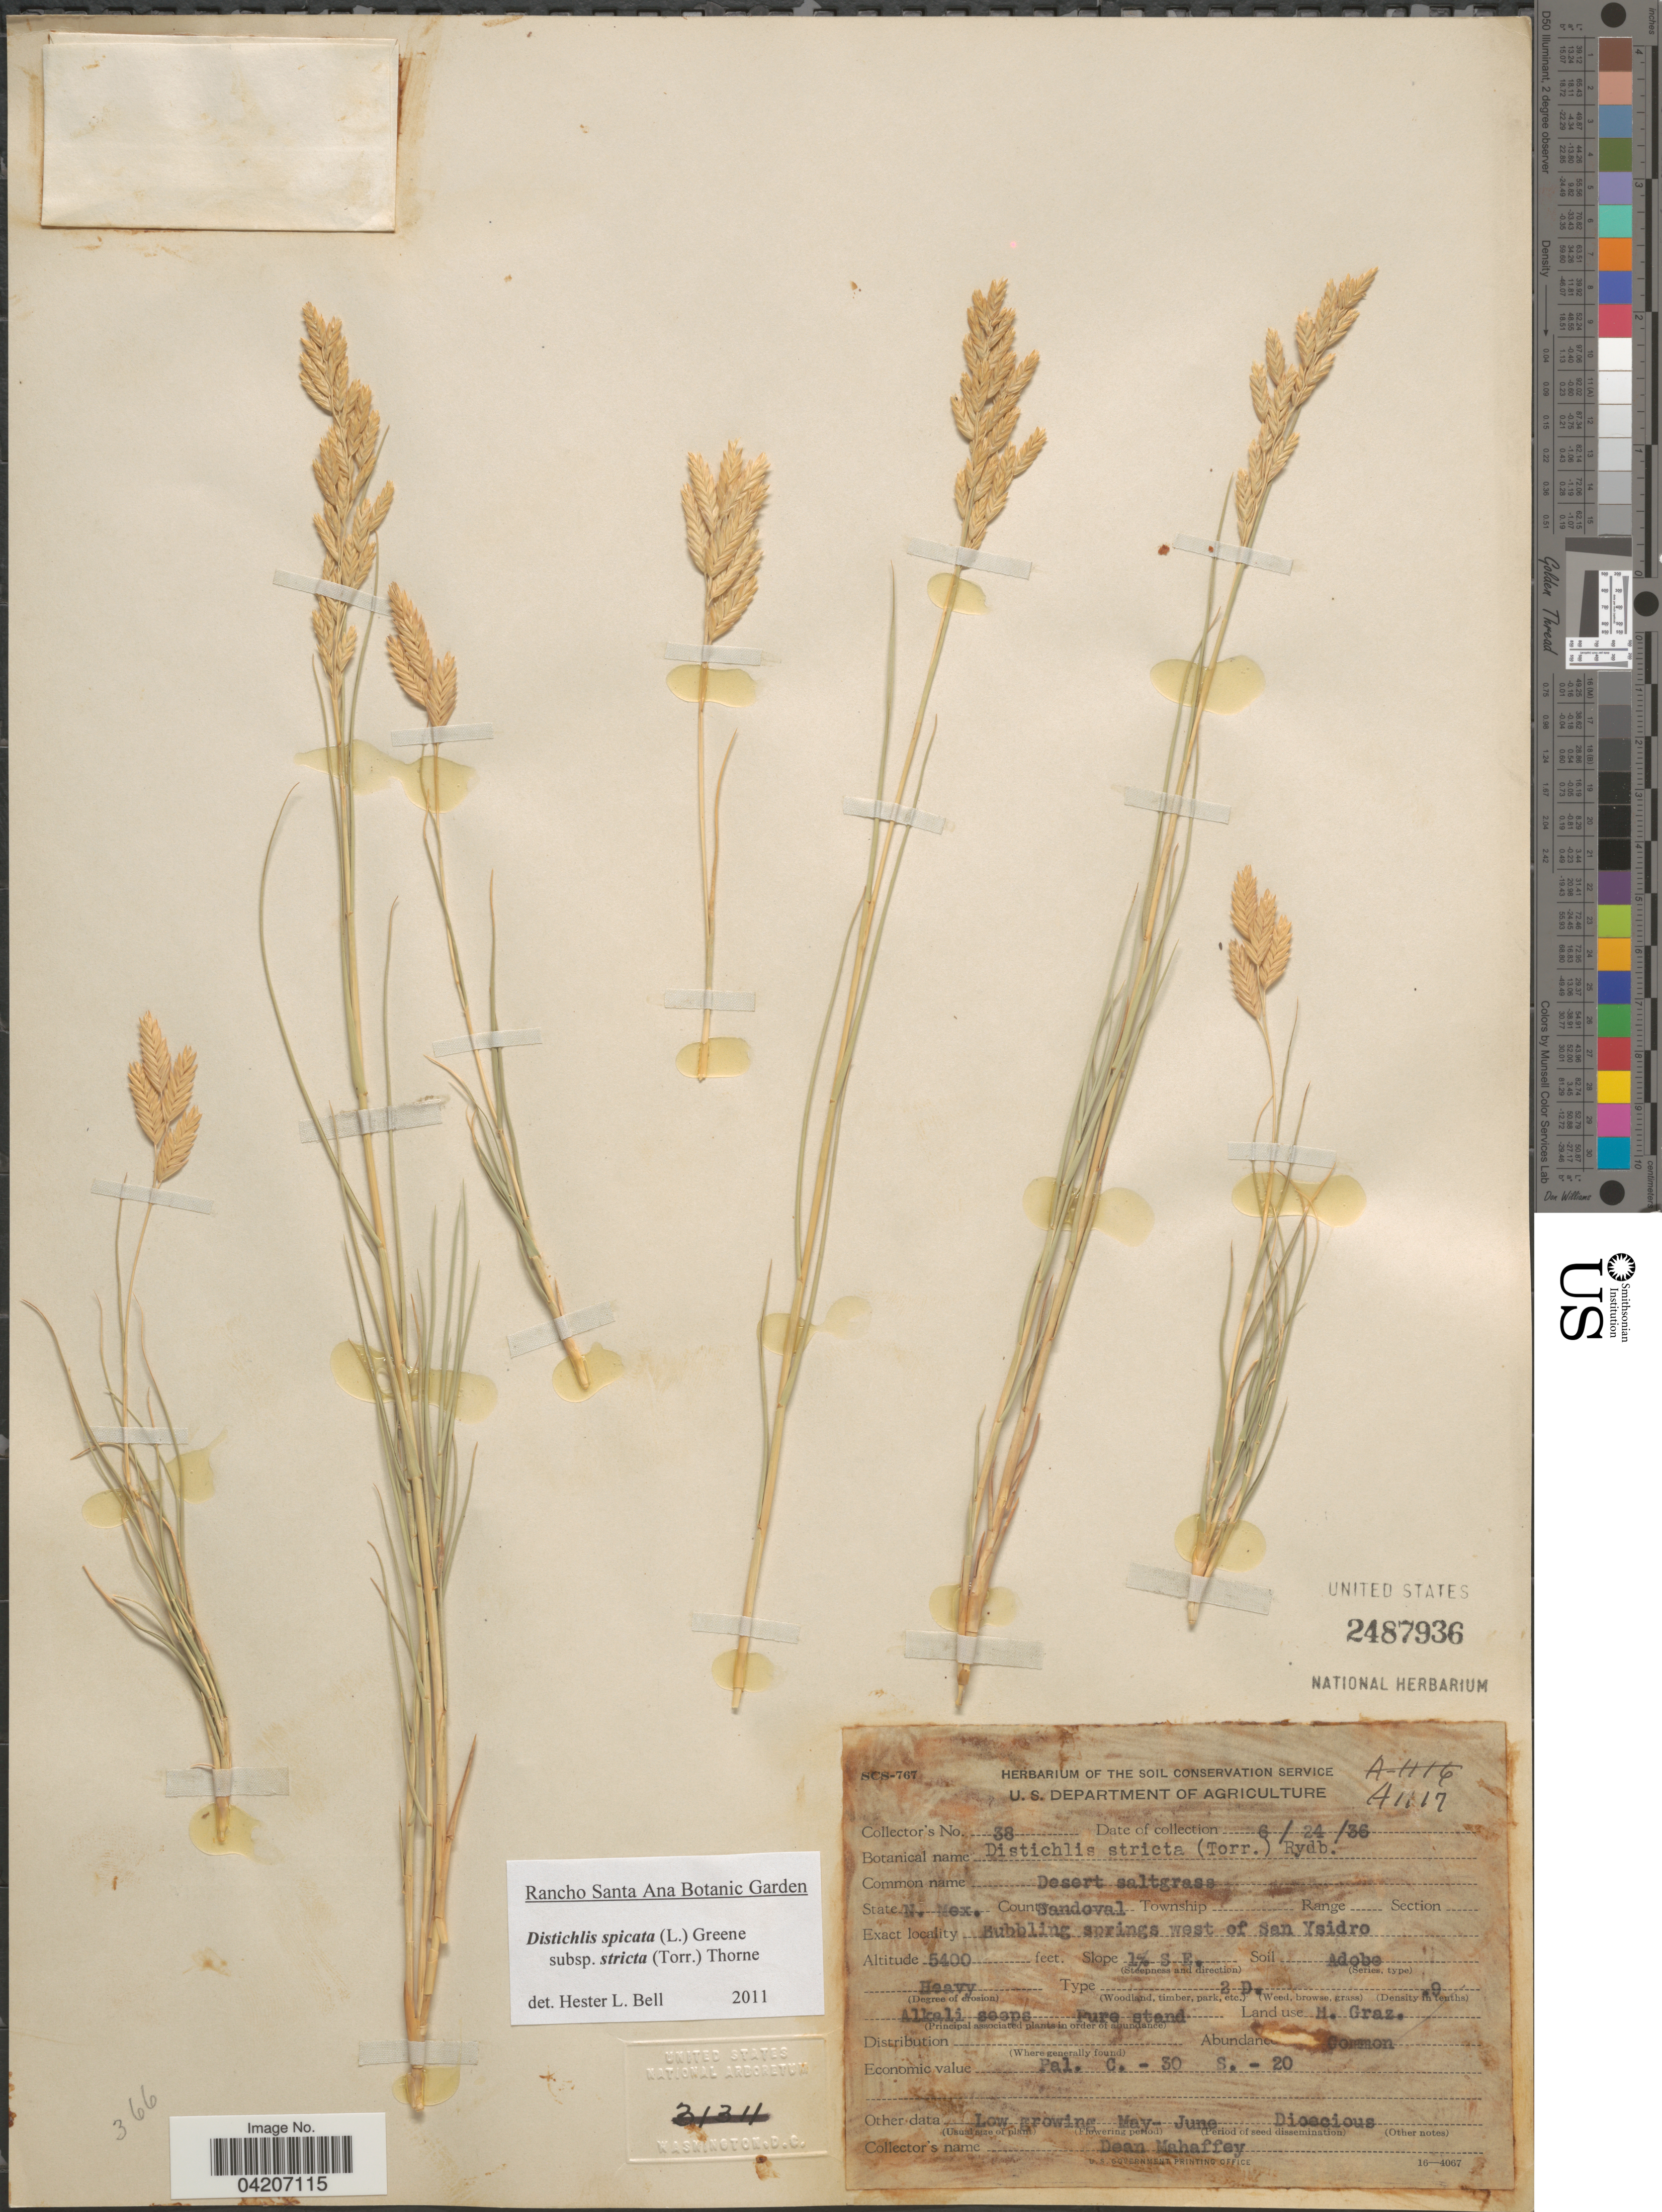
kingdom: Plantae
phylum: Tracheophyta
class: Liliopsida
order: Poales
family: Poaceae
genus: Distichlis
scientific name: Distichlis spicata subsp. stricta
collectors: D. Mahaffey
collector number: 38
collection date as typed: Transcribed d/m/y: 24/6/36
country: United States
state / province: New Mexico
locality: County Sandoval. Bubbling springs west of San Ysidro. Slope 1% S. E.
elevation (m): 1646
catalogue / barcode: US 2487936